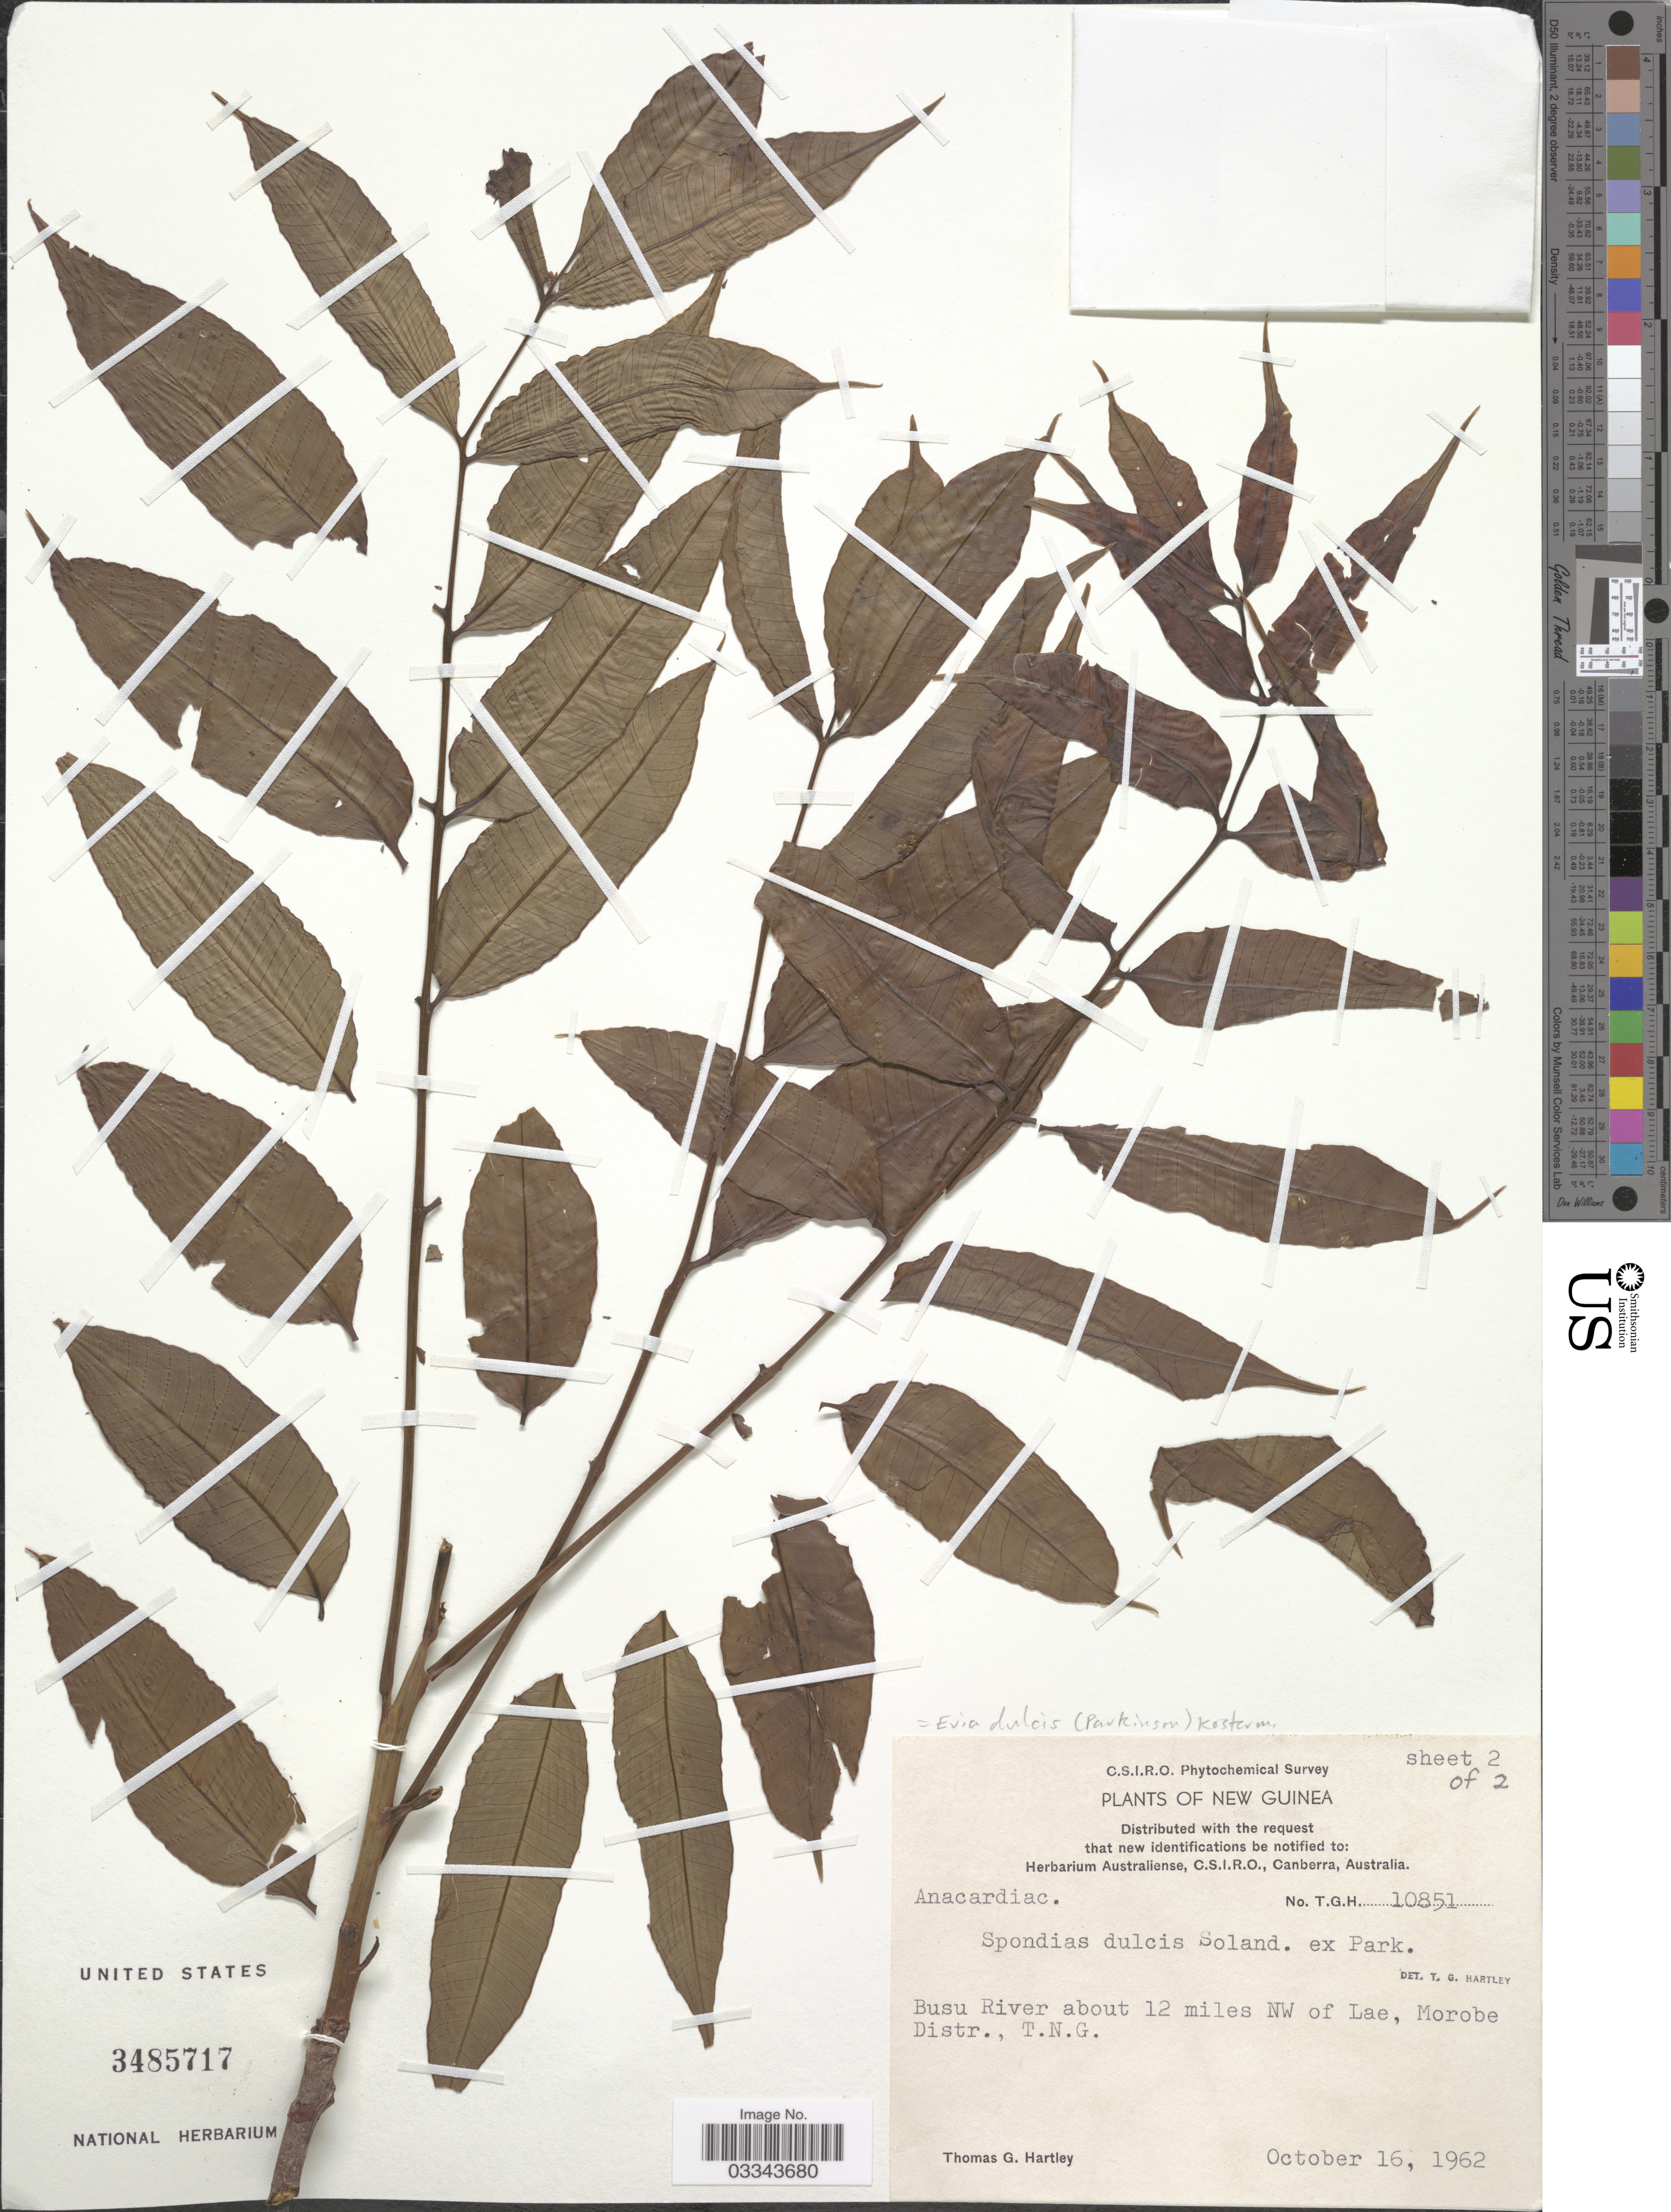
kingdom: Plantae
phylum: Tracheophyta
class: Magnoliopsida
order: Sapindales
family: Anacardiaceae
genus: Spondias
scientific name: Spondias dulcis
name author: Parkinson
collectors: T. G. Hartley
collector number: T.G.H. 10851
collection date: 1962-10-16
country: Papua New Guinea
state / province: Morobe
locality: New Guinea. Busu River about 12 miles NW of Lae, Morobe Distr, T.N.G.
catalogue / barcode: US 3485717